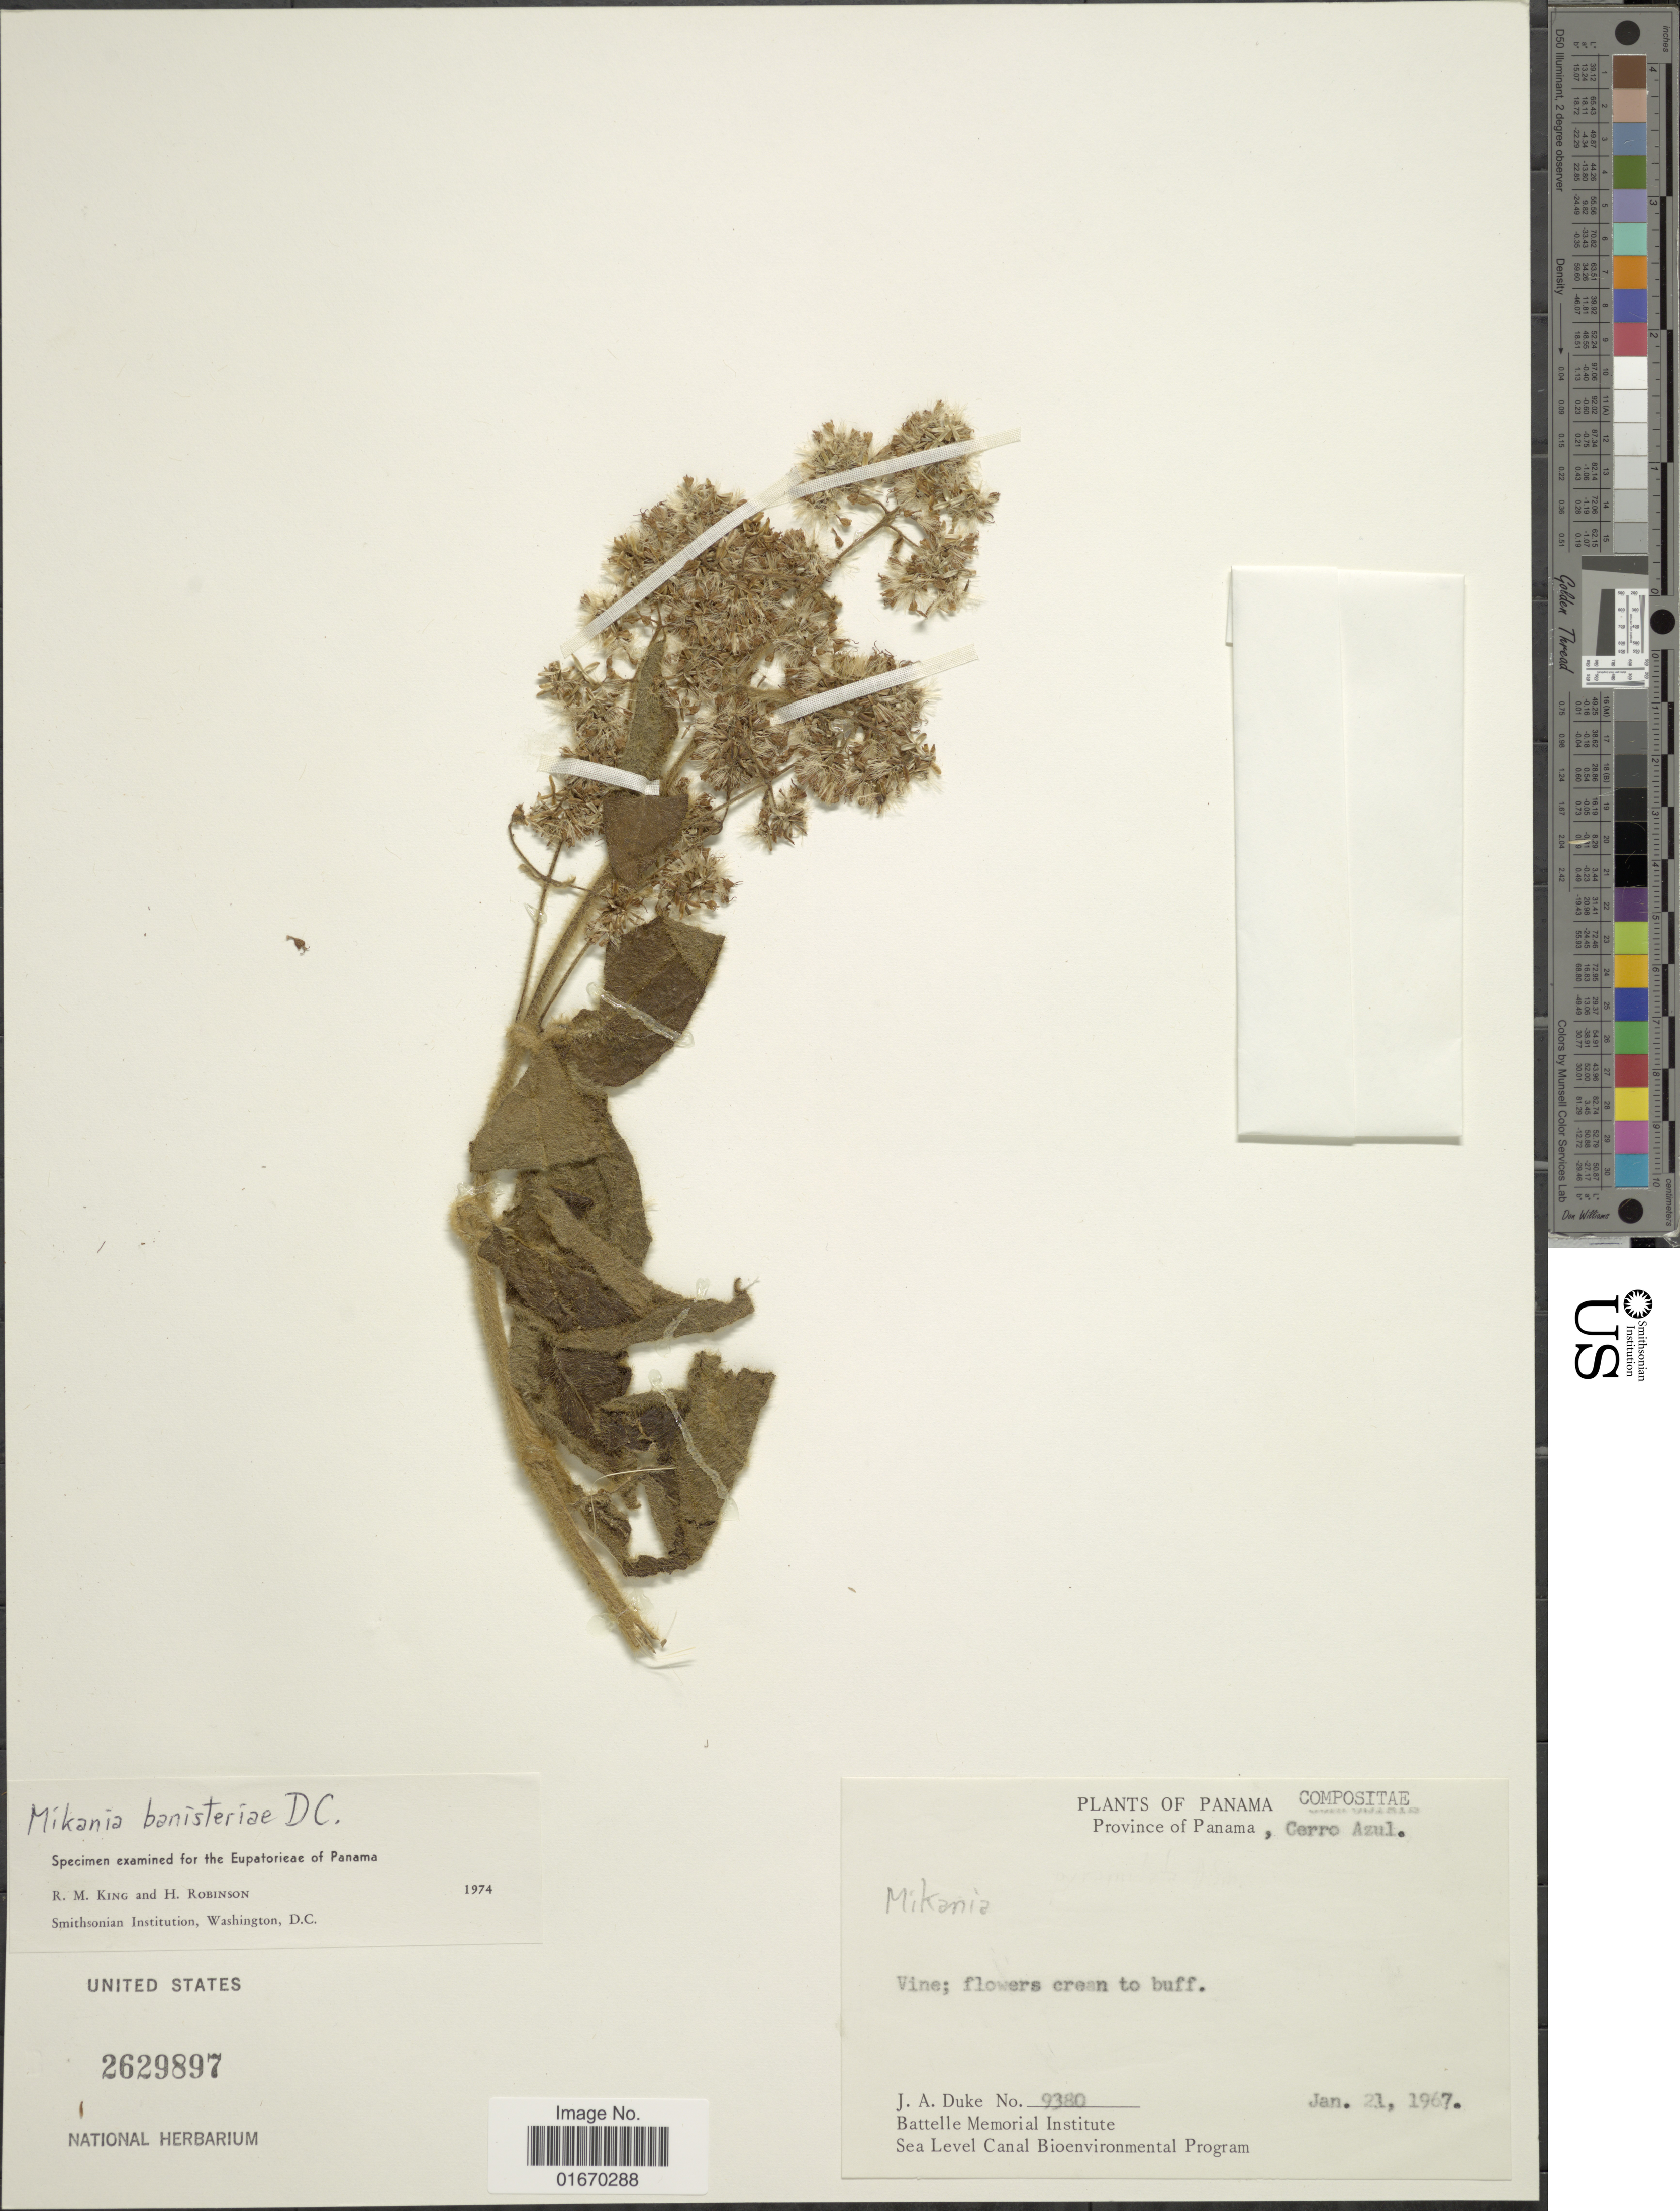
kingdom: Plantae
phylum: Tracheophyta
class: Magnoliopsida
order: Asterales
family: Asteraceae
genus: Mikania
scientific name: Mikania banisteriae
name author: DC.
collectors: J. A. Duke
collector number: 9380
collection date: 1967-01-21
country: Panama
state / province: Panamá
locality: Cerro Azul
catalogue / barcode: US 2629897